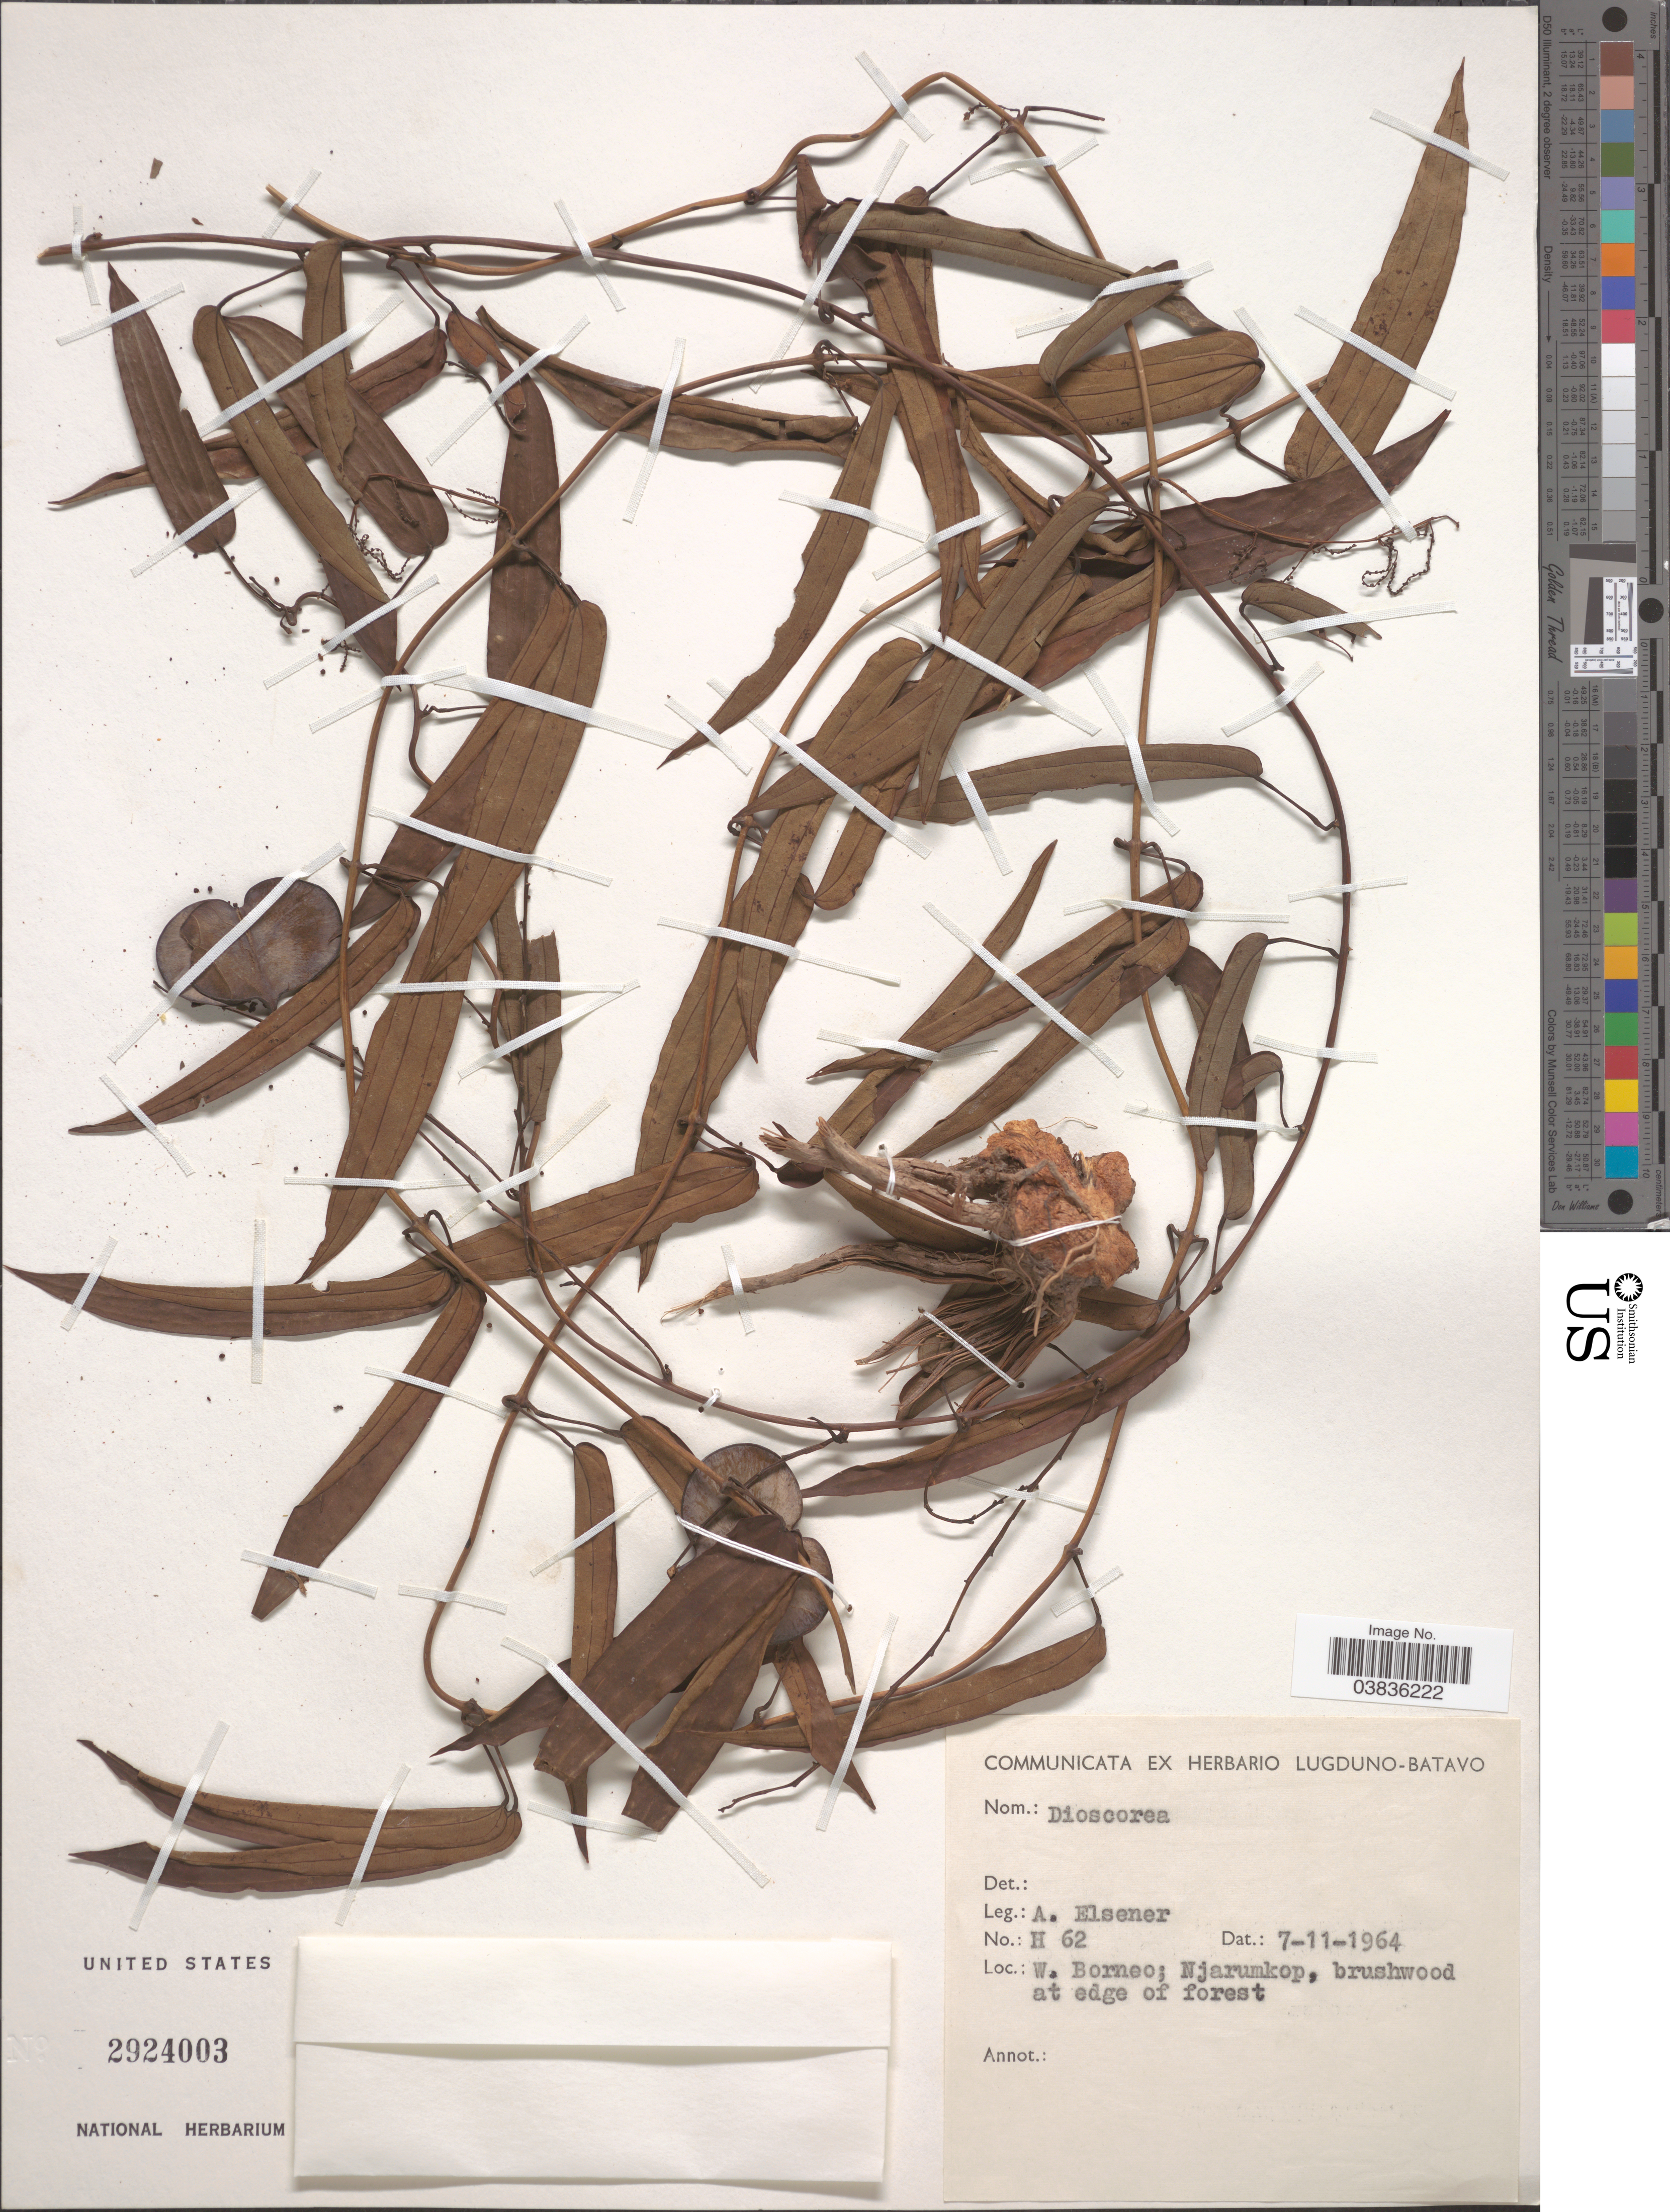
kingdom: Plantae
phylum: Tracheophyta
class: Liliopsida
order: Dioscoreales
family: Dioscoreaceae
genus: Dioscorea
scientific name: Dioscorea sp.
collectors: A. Elsener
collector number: H 62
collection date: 1964-11-07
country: Indonesia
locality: W. Borneo; Njarumkop.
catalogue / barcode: US 2924003